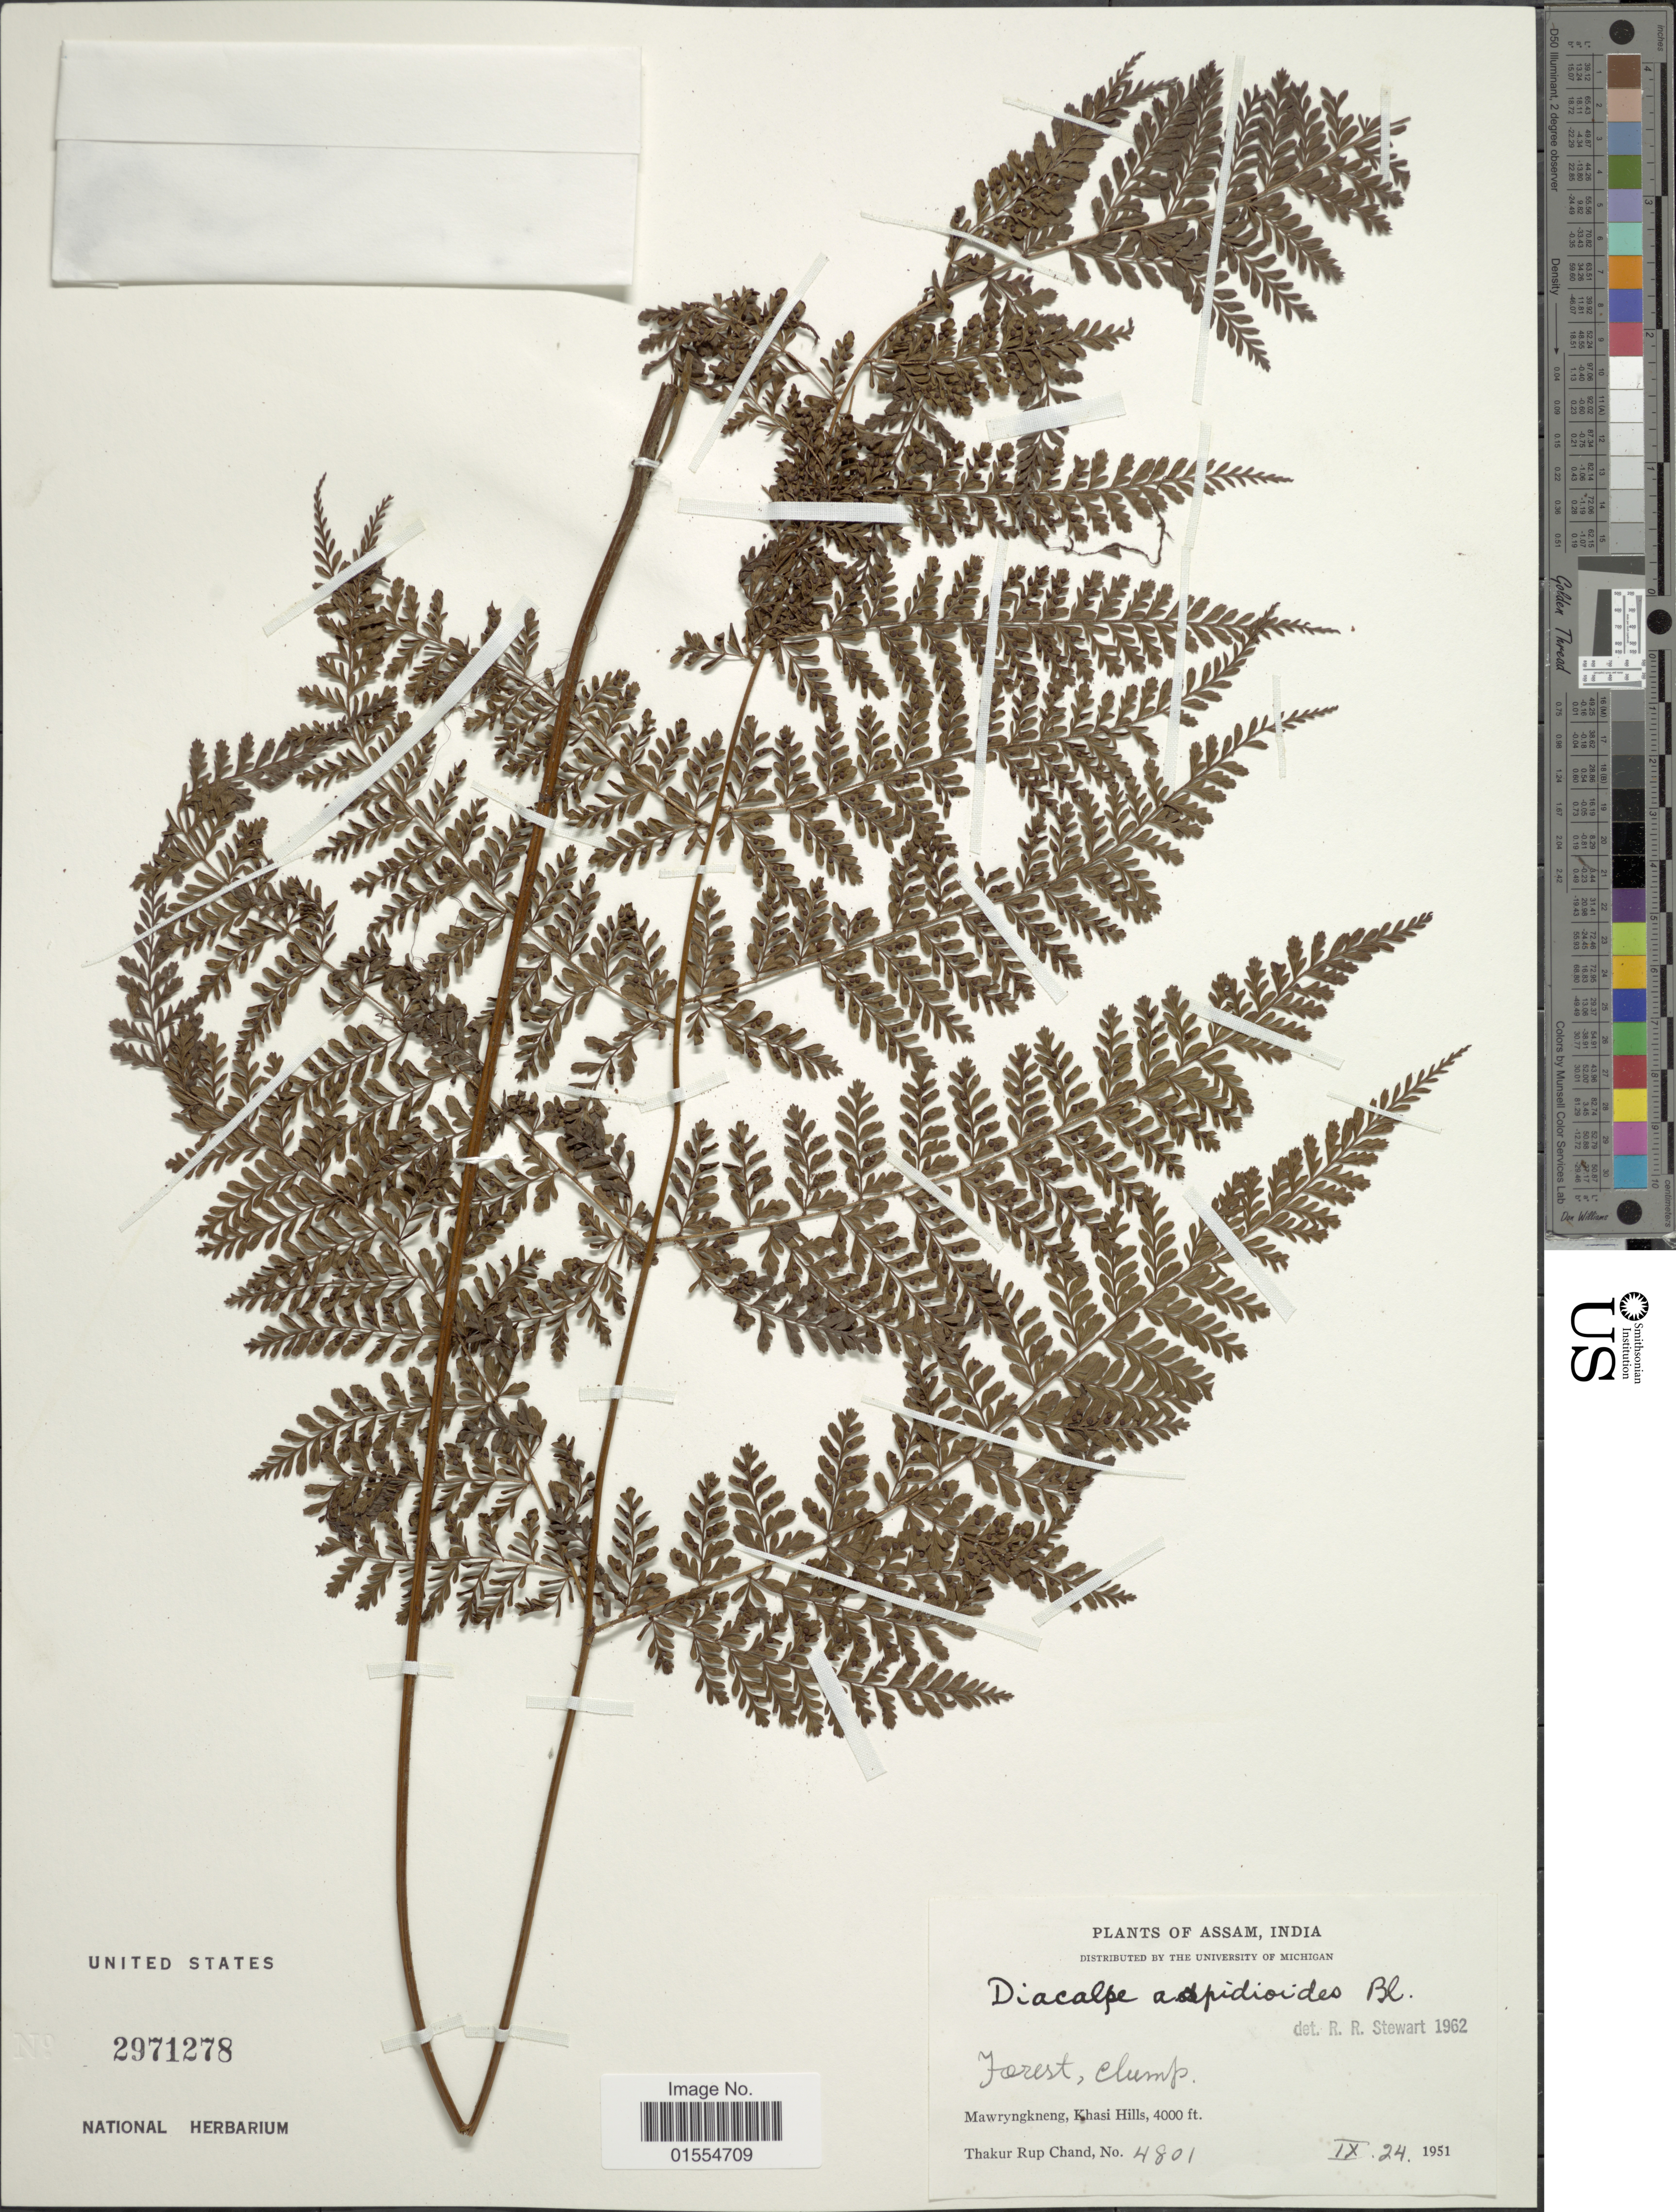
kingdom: Plantae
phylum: Tracheophyta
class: Polypodiopsida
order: Polypodiales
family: Dryopteridaceae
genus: Dryopteris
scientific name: Dryopteris pseudocaenopteris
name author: (Kunze) Li Bing Zhang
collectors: T. R. Chand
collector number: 4801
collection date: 1951-09-24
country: India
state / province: Meghalaya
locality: Assam, India, Mawryngkneng, Khasi Hills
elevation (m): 1219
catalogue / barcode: US 2971278